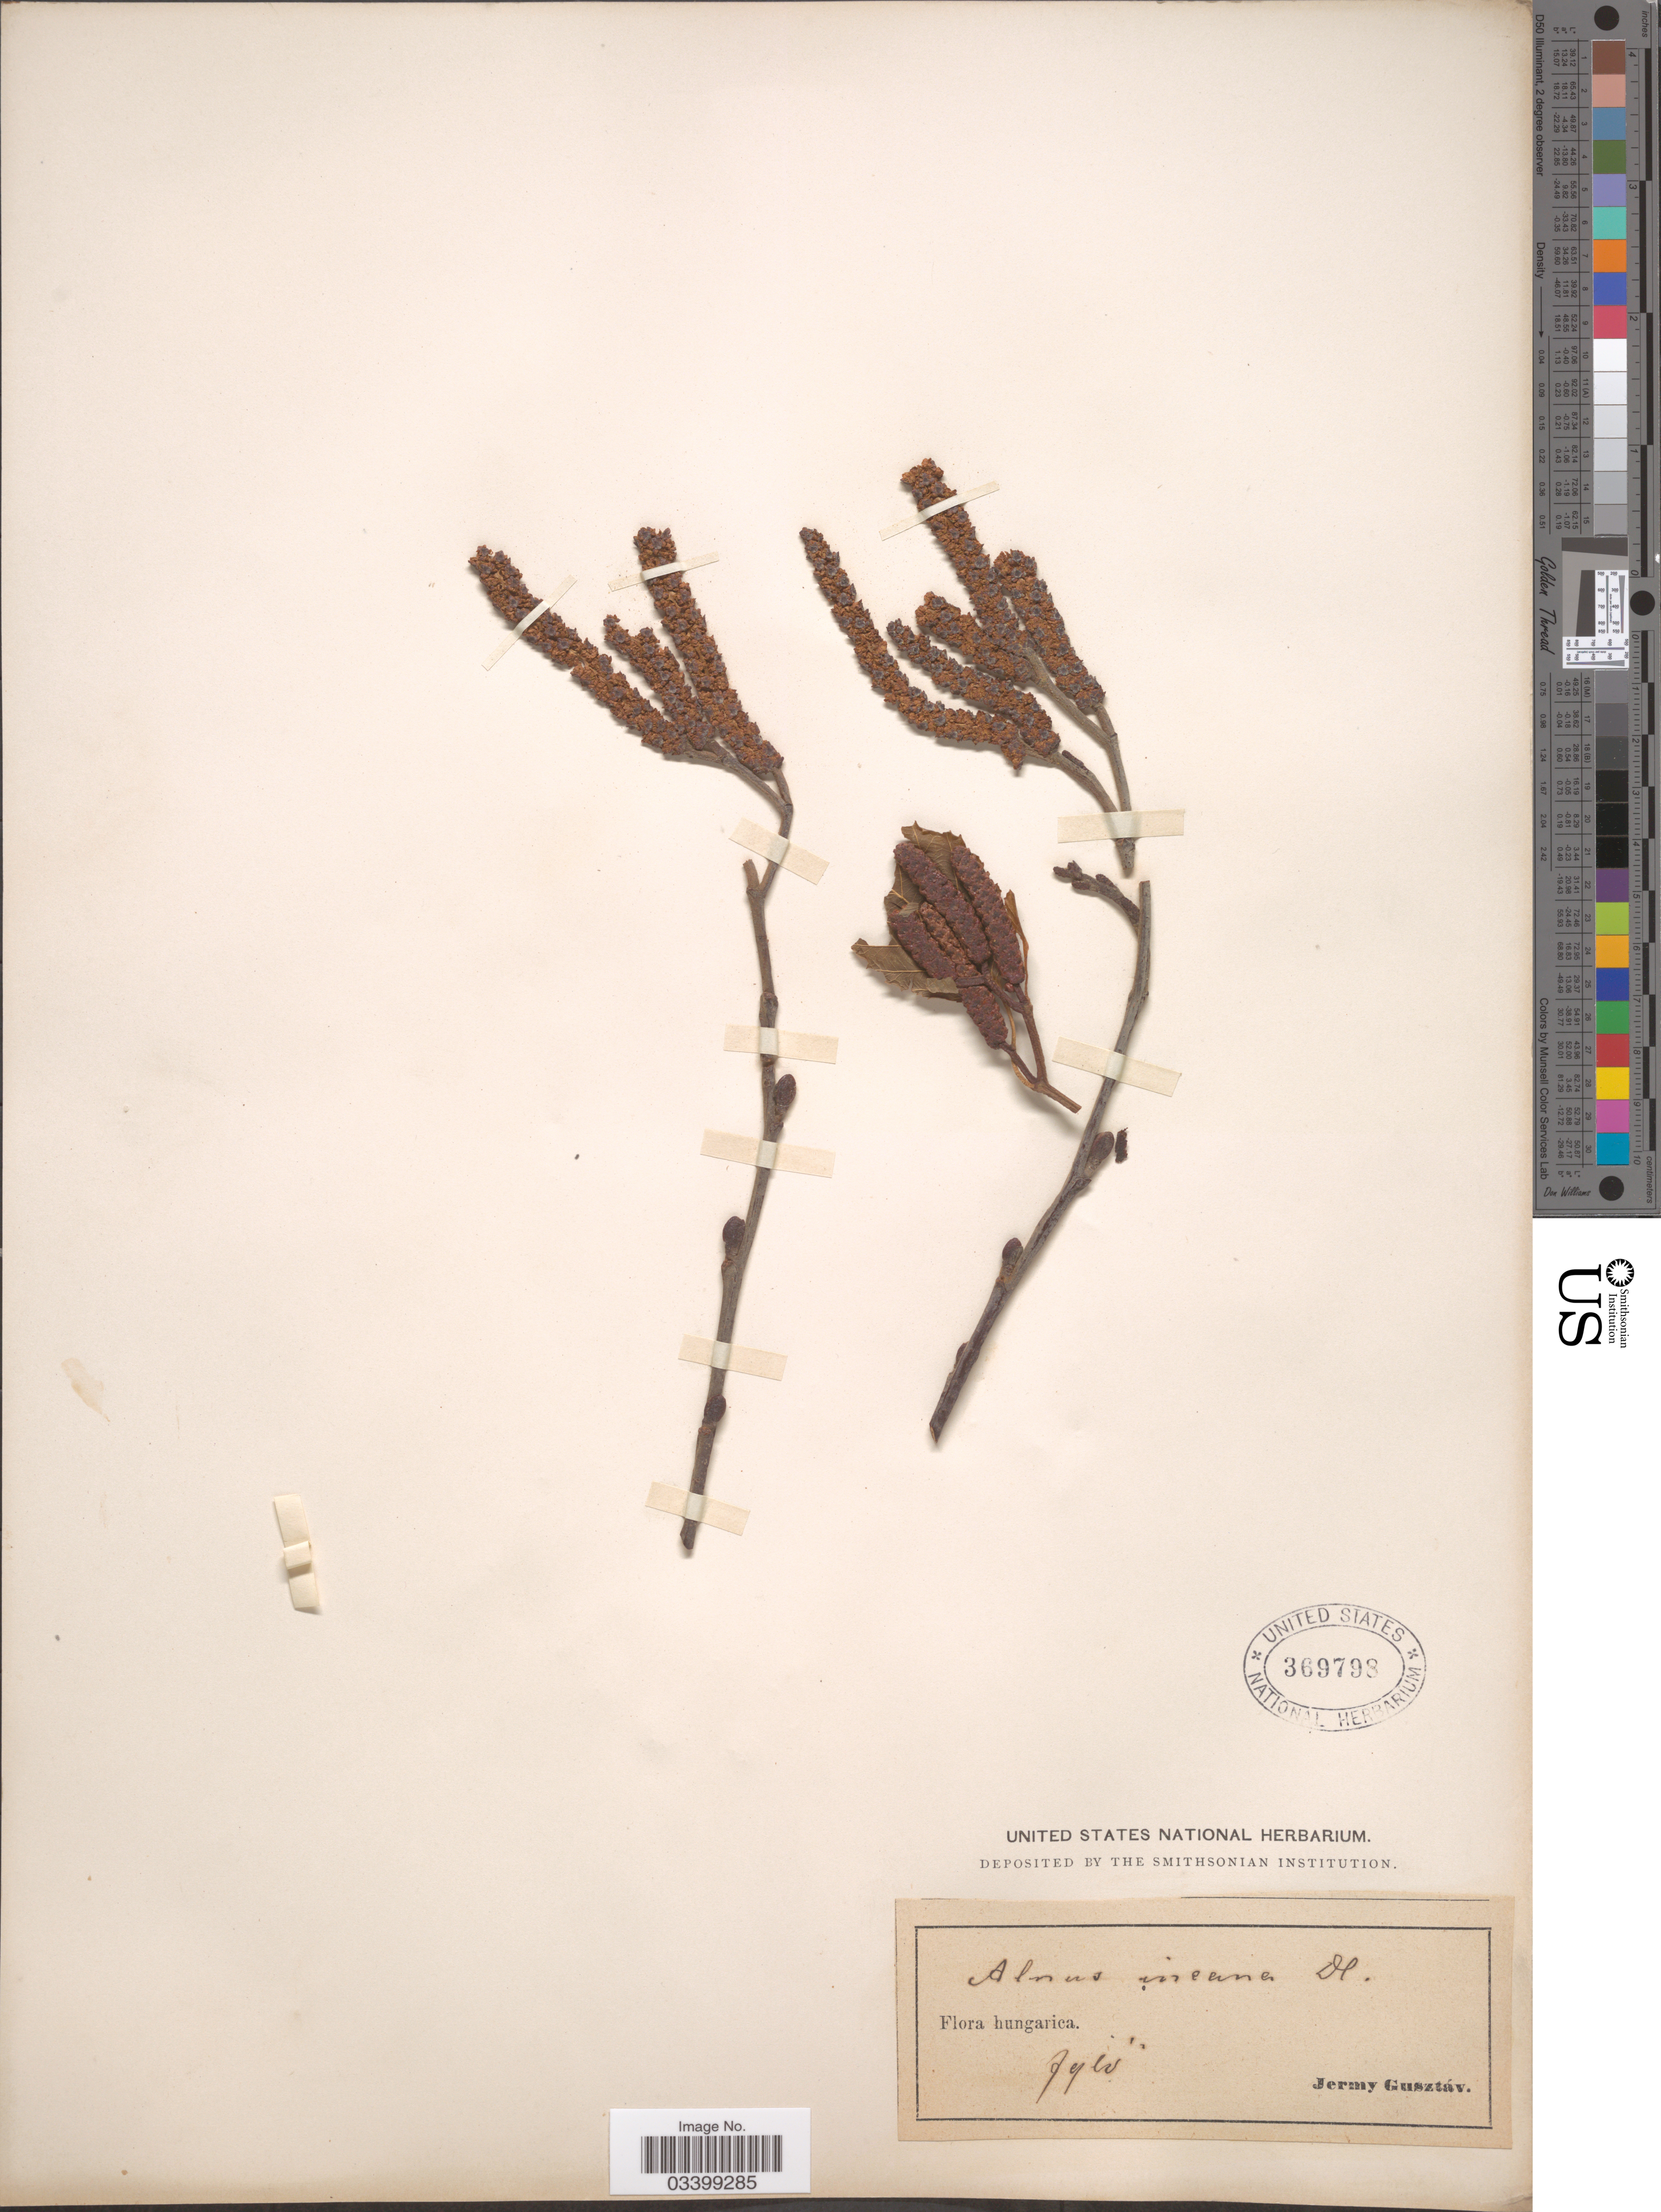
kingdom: Plantae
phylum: Tracheophyta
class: Magnoliopsida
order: Fagales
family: Betulaceae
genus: Alnus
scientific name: Alnus incana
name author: (L.) Moench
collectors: J. Gusztav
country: Hungary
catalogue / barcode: US 369798